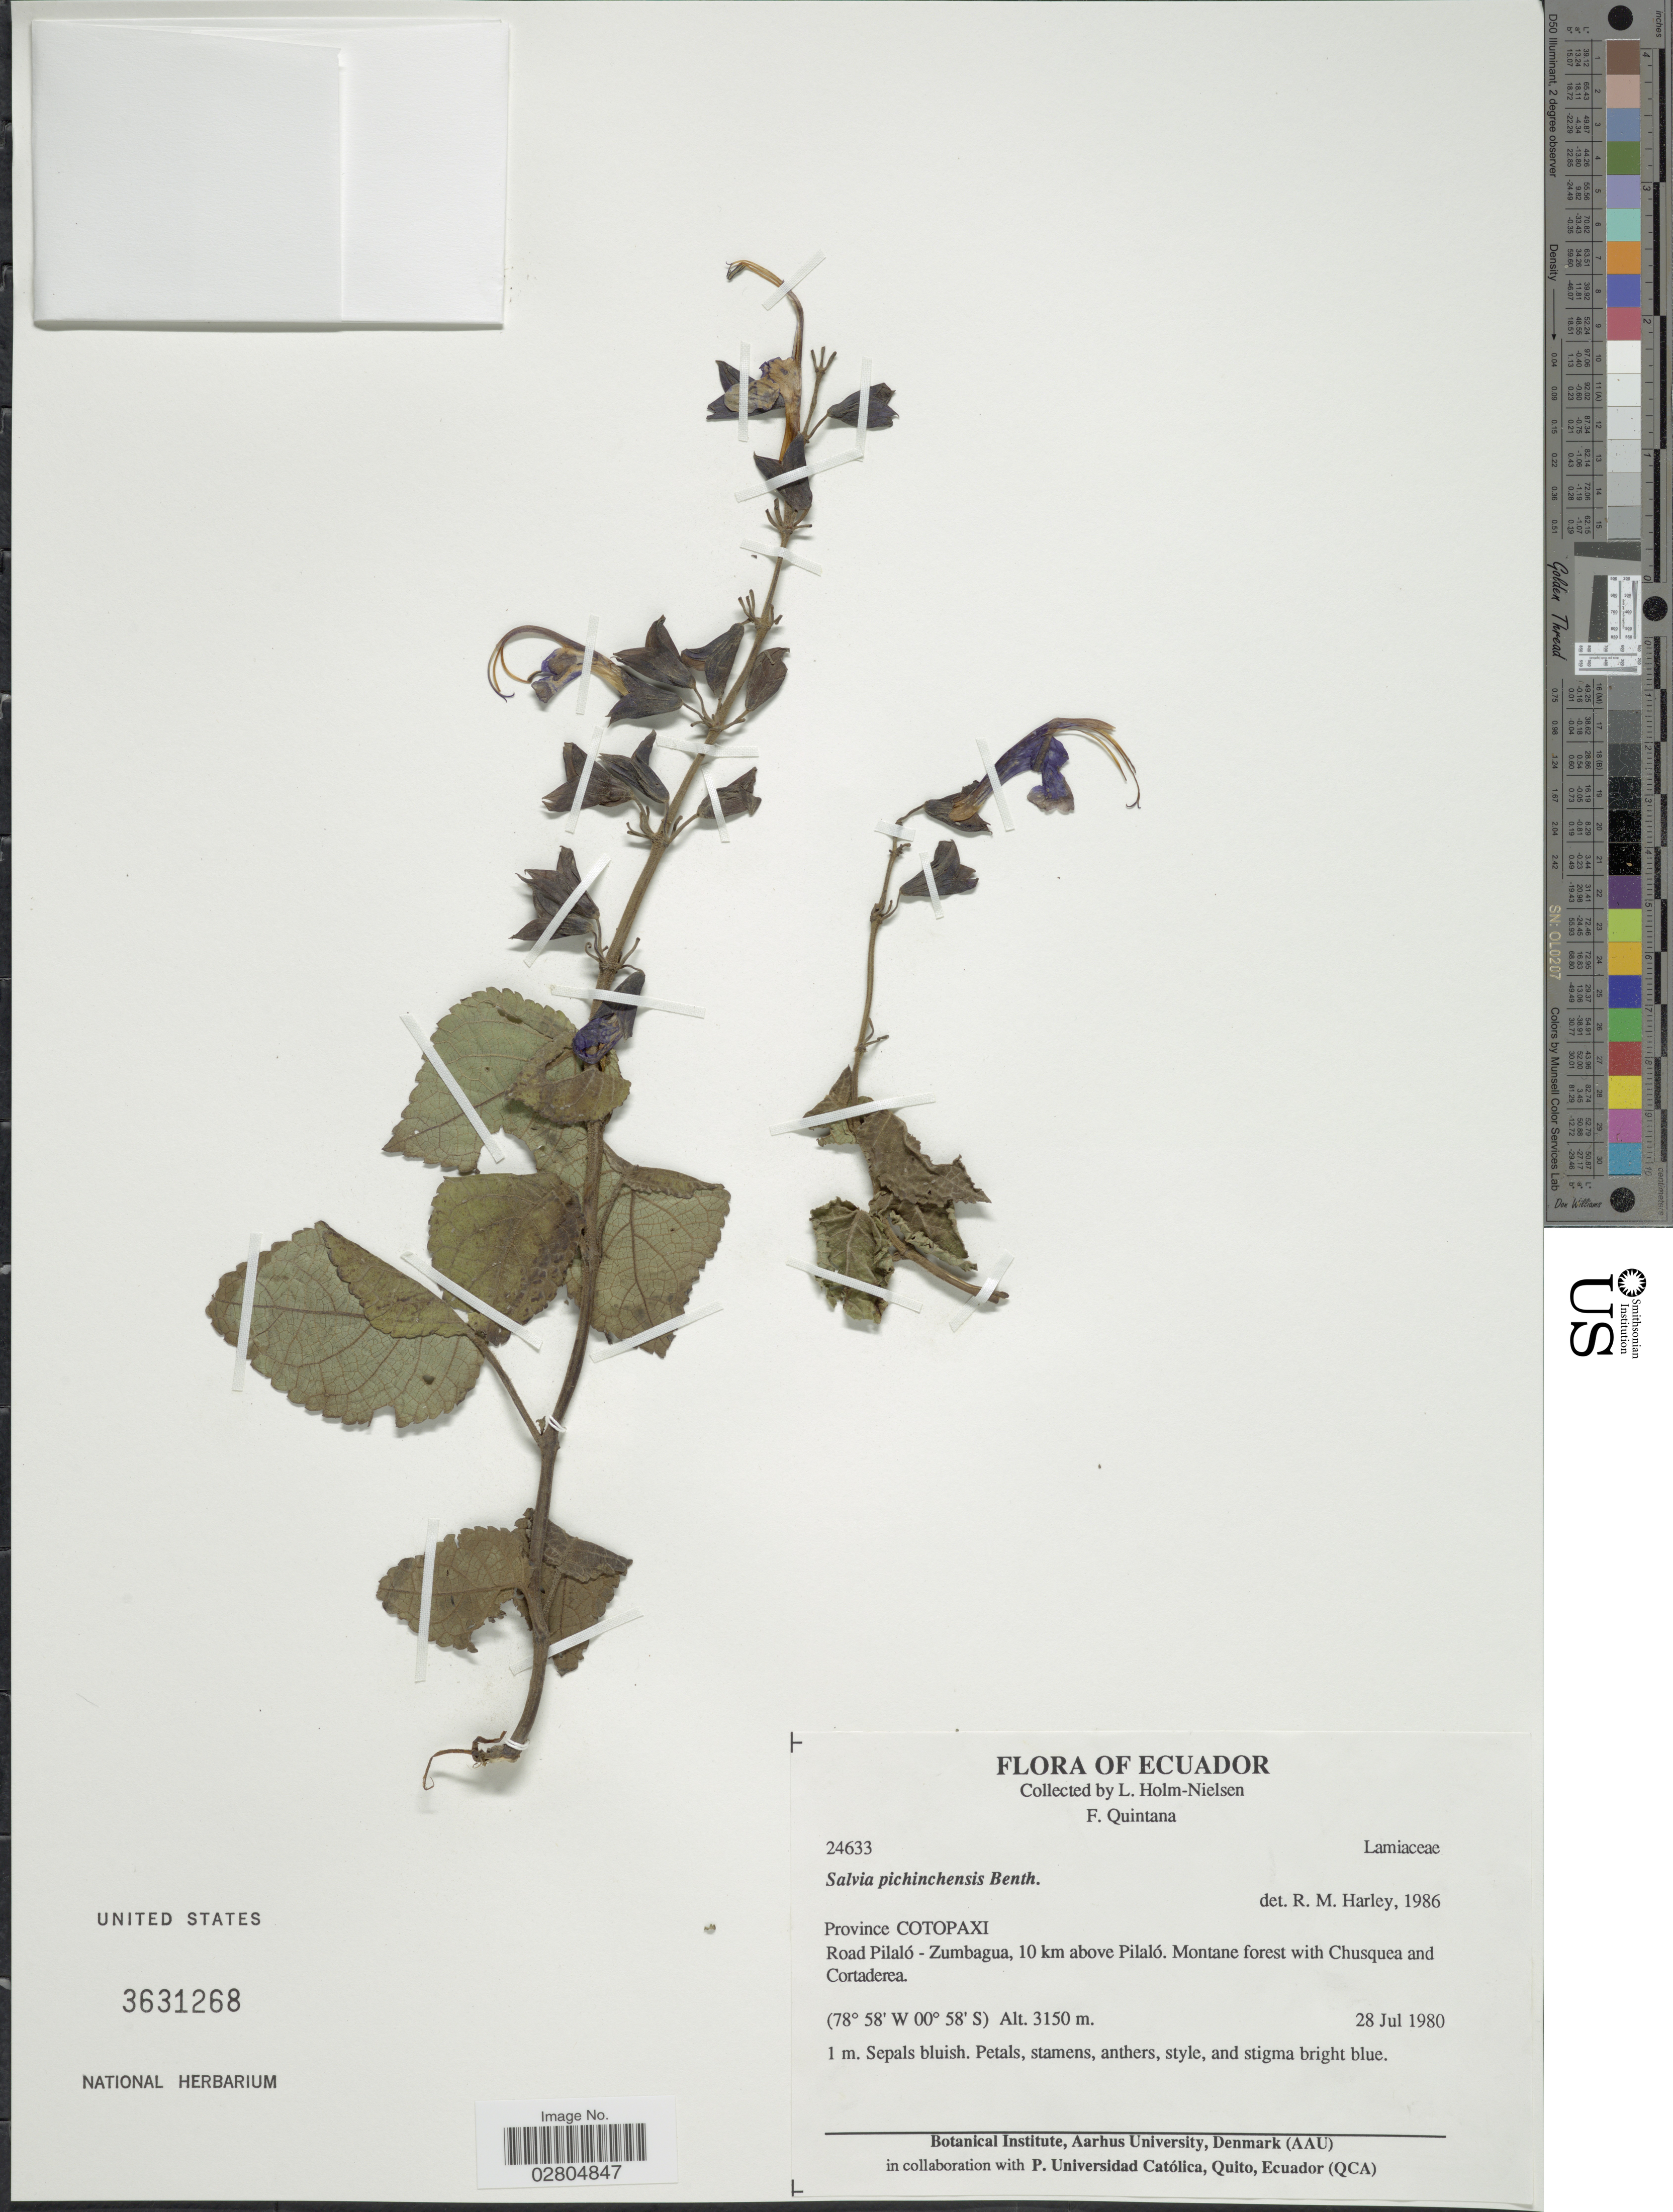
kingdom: Plantae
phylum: Tracheophyta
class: Magnoliopsida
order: Lamiales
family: Lamiaceae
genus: Salvia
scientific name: Salvia pichinchensis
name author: Benth.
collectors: L. Holm-Nielsen & F. Quintana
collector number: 24633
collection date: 1980-07-28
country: Ecuador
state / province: Cotopaxi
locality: Road Pilaló - Zumbagua, 10 km above Pilaló.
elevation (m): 3150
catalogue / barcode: US 3631268